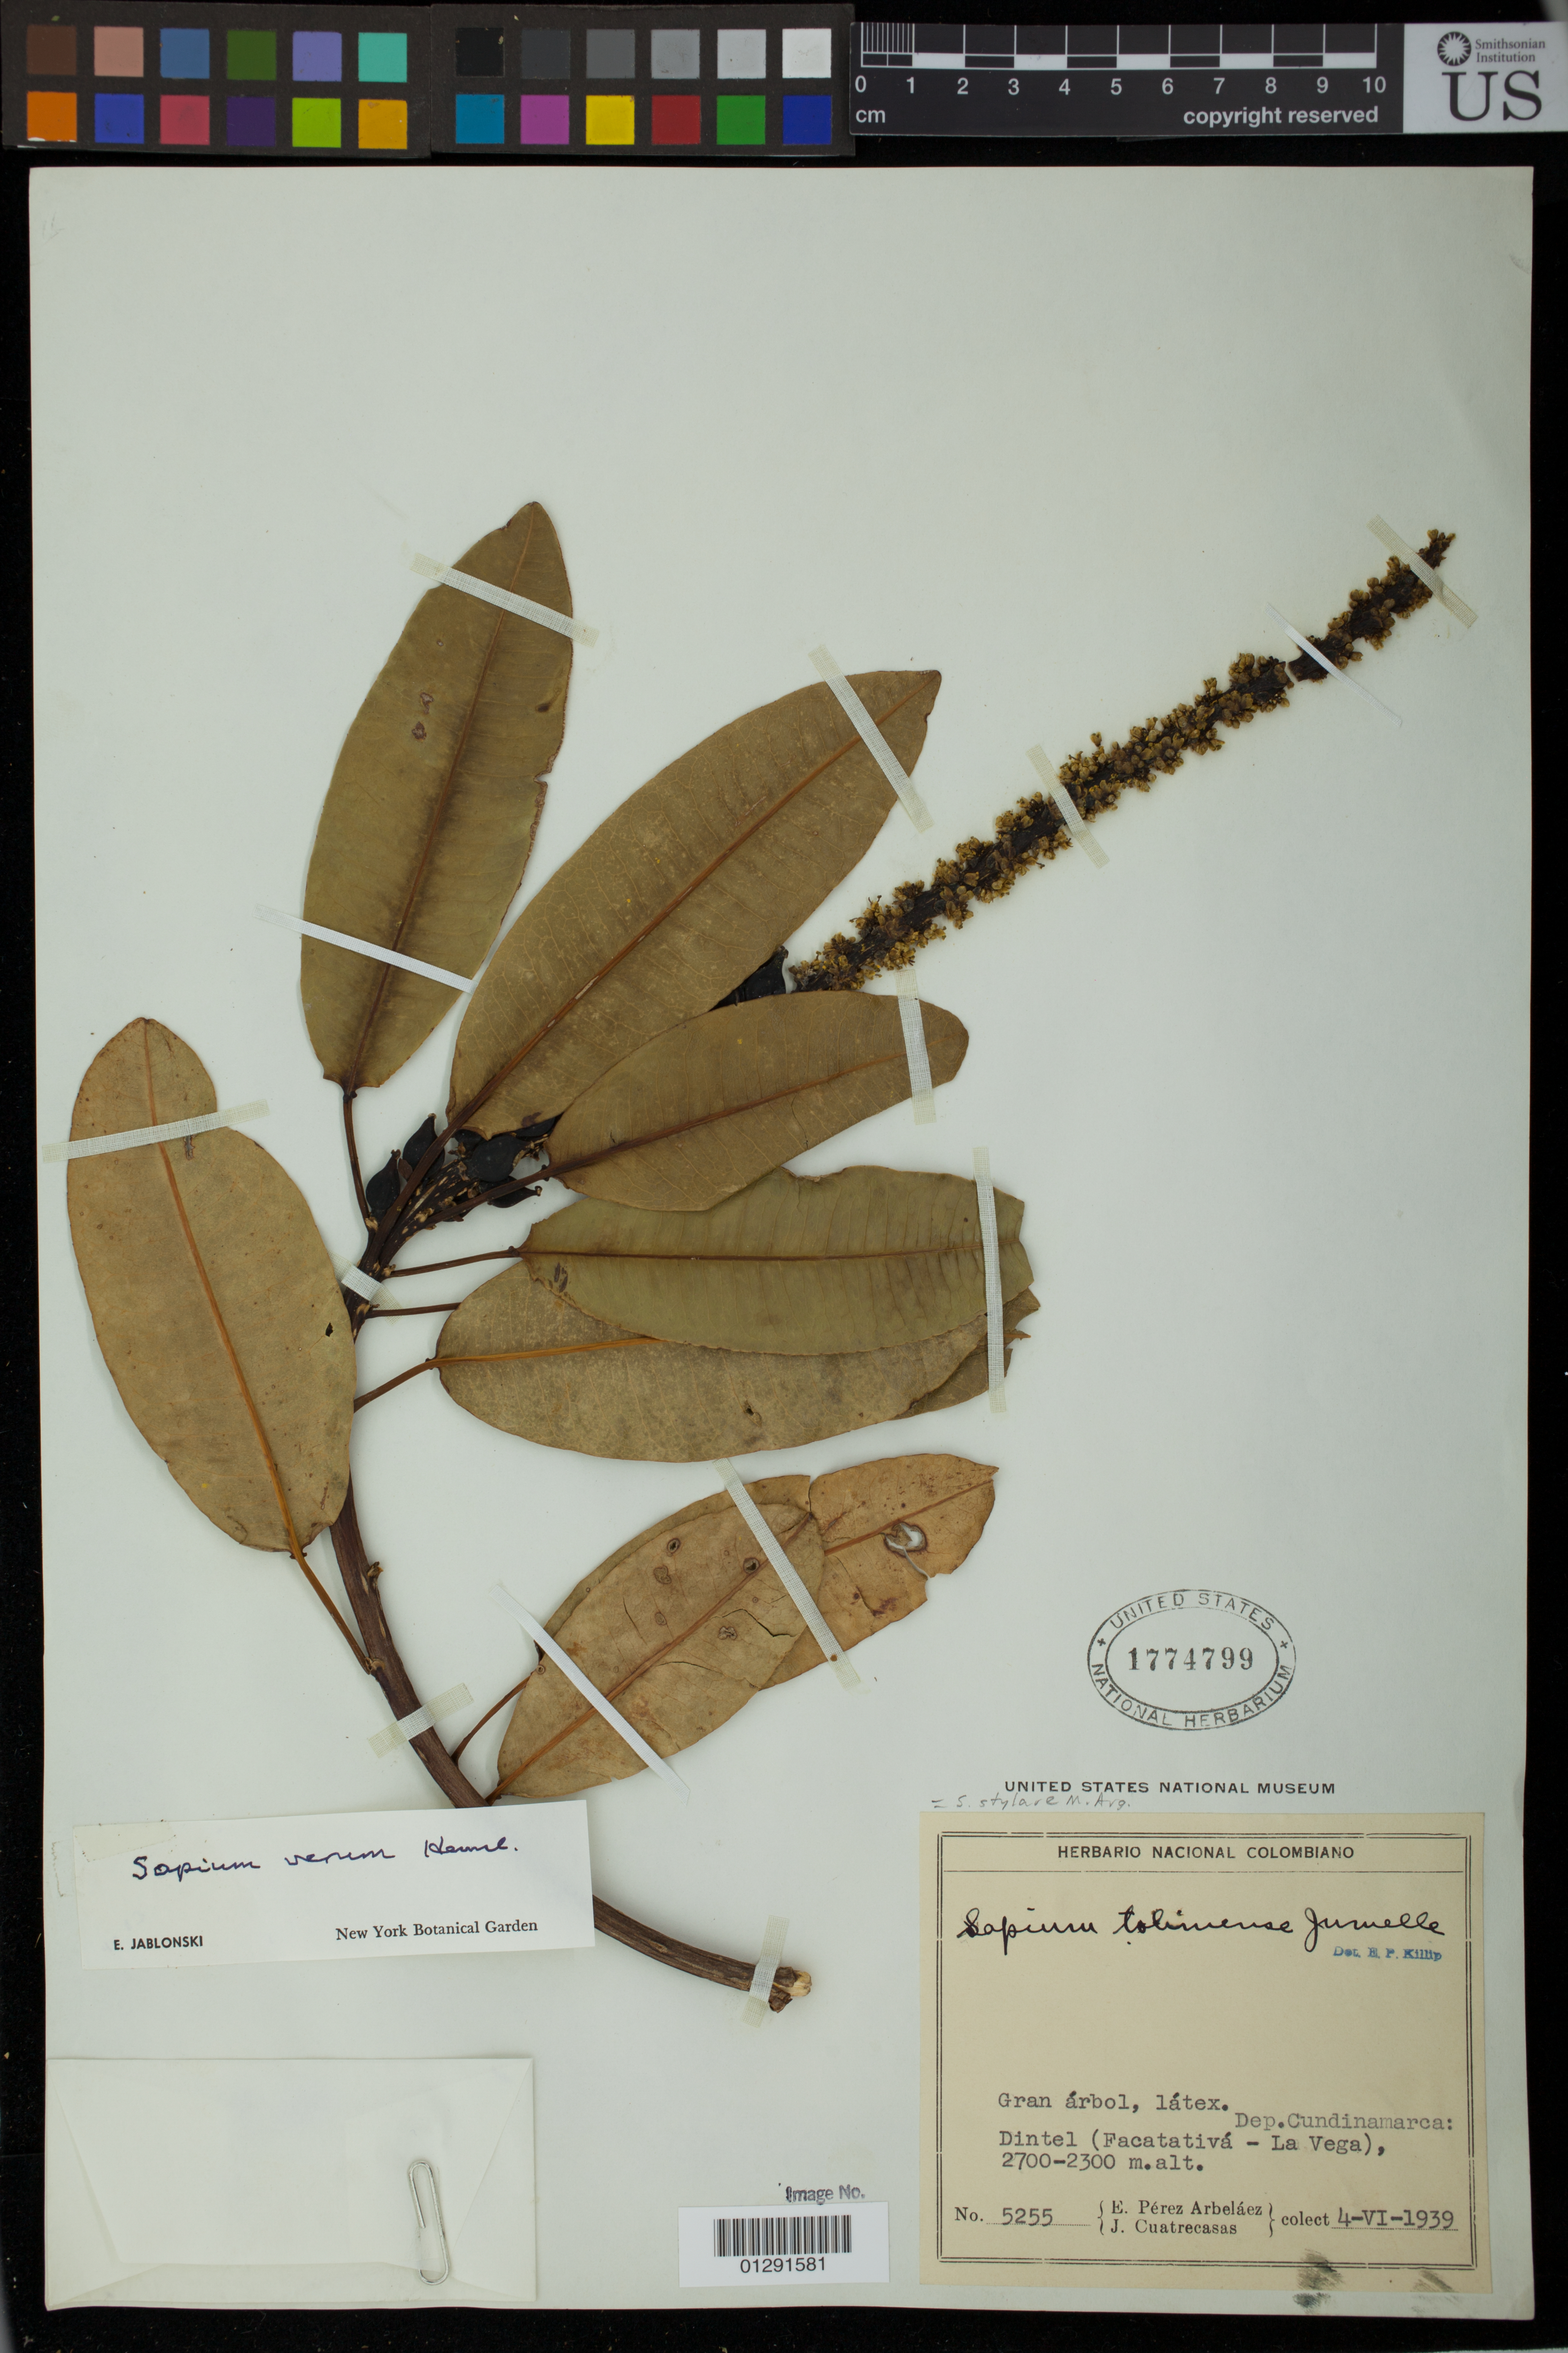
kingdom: Plantae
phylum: Tracheophyta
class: Magnoliopsida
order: Malpighiales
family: Euphorbiaceae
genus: Sapium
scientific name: Sapium stylare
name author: Müll. Arg.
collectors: E. Pérez Arbeláez & J. Cuatrecasas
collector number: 5255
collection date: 1939-06-04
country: Colombia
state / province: Cundinamarca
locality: Dintel (Facatativa-La Vega)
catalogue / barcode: US 1774799